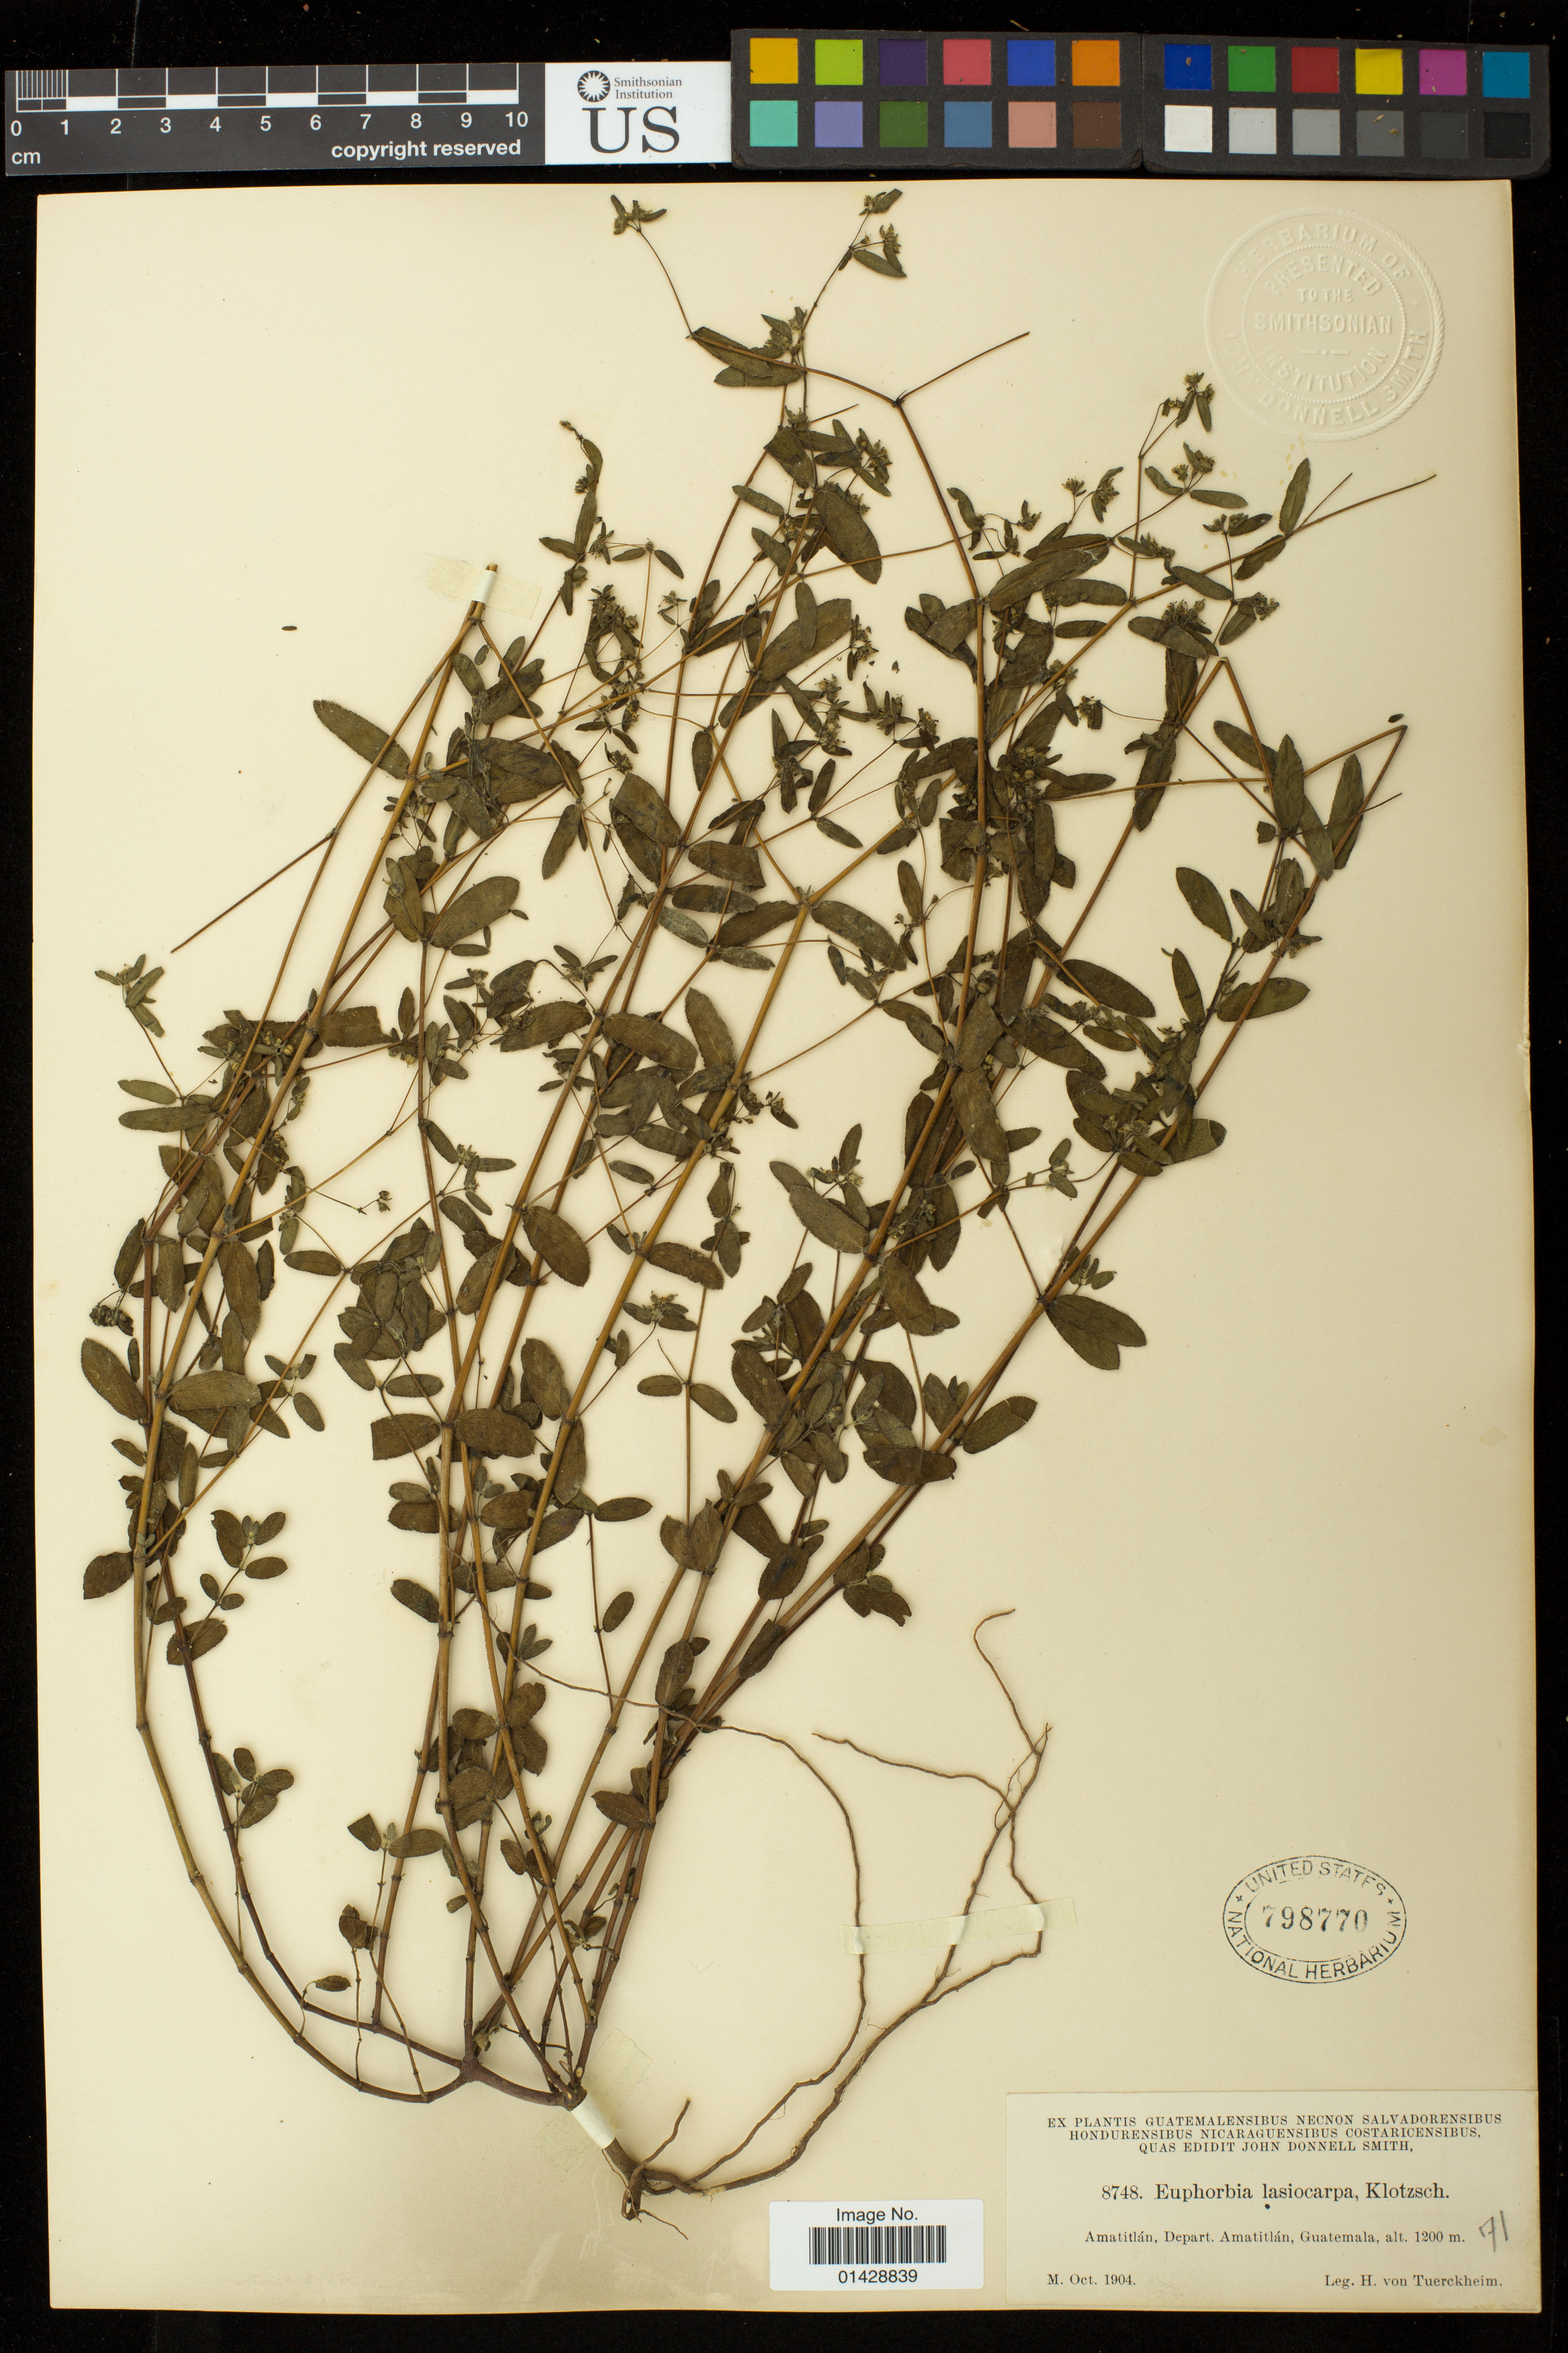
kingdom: Plantae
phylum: Tracheophyta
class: Magnoliopsida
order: Malpighiales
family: Euphorbiaceae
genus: Euphorbia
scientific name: Euphorbia lasiocarpa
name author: Klotzsch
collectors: H. Von Teurckheim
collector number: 8748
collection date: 1904-10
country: Guatemala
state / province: Guatemala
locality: Amatitlan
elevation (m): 1200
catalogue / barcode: US 798770